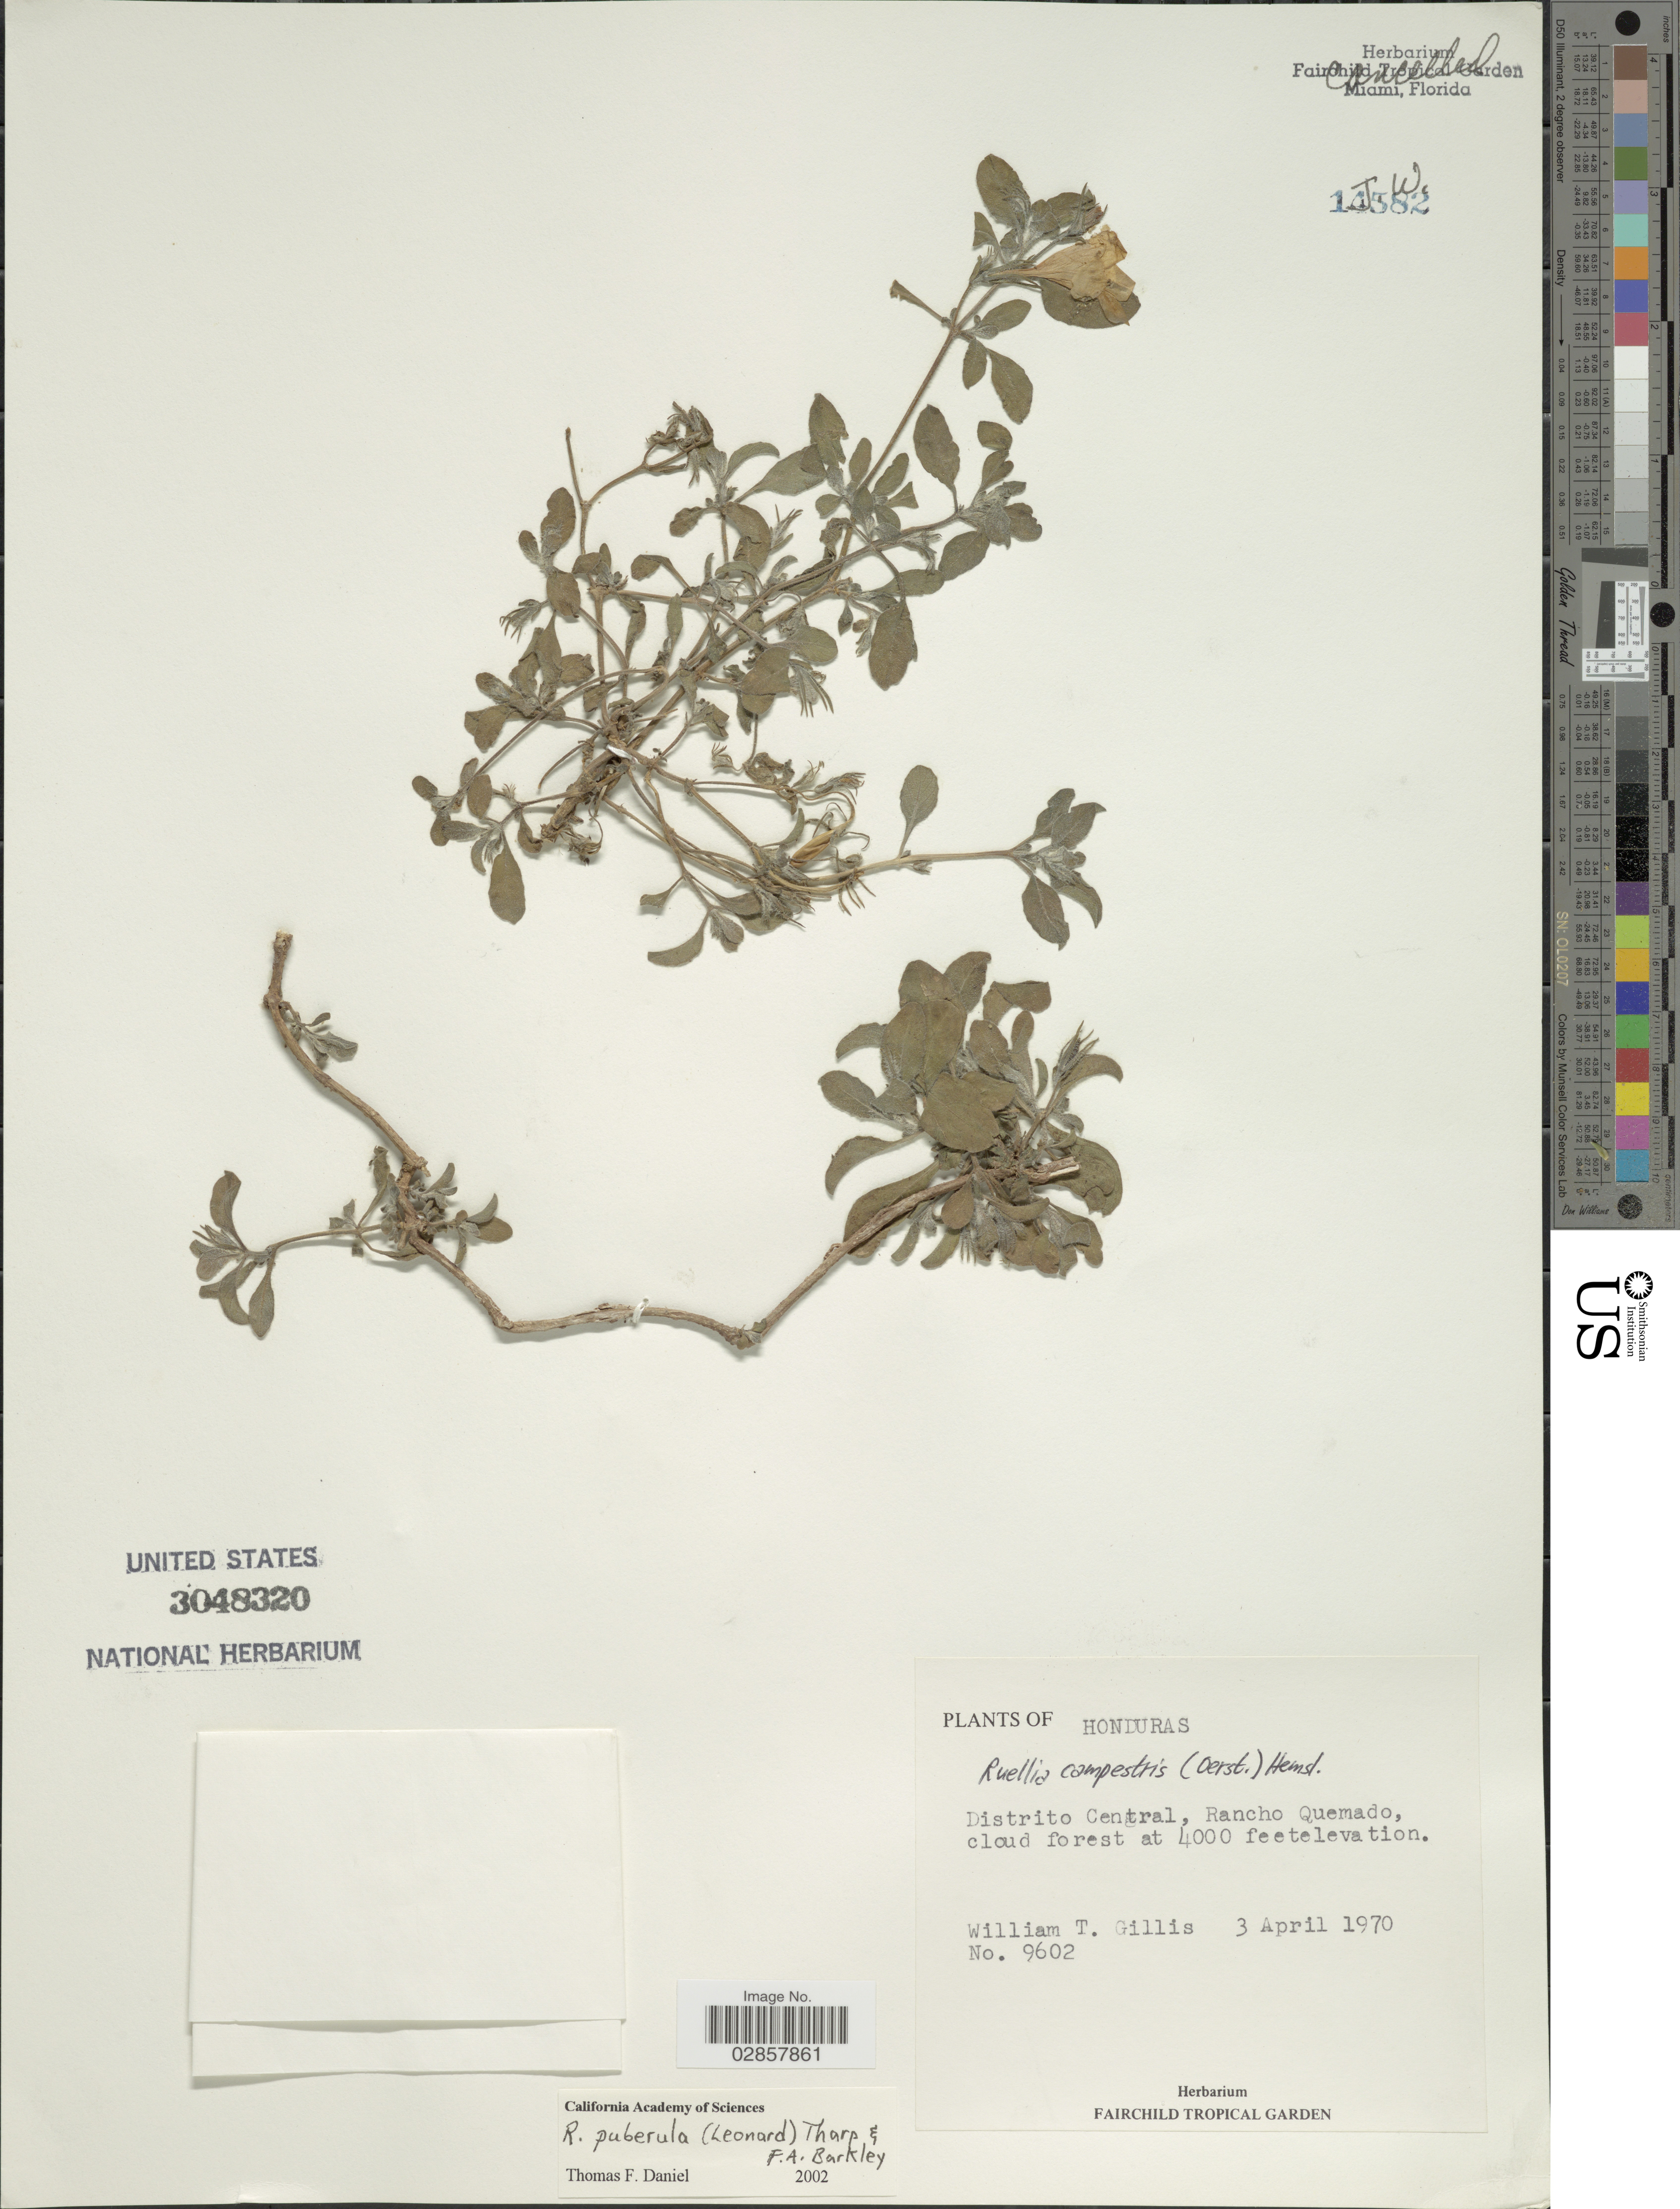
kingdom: Plantae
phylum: Tracheophyta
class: Magnoliopsida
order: Lamiales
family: Acanthaceae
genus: Ruellia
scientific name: Ruellia nudiflora var. puberula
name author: Leonard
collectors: W. T. Gillis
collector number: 9602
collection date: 1970-04-03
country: Honduras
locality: Distrito Central, Rancho Quemado.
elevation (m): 1219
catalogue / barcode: US 3048320